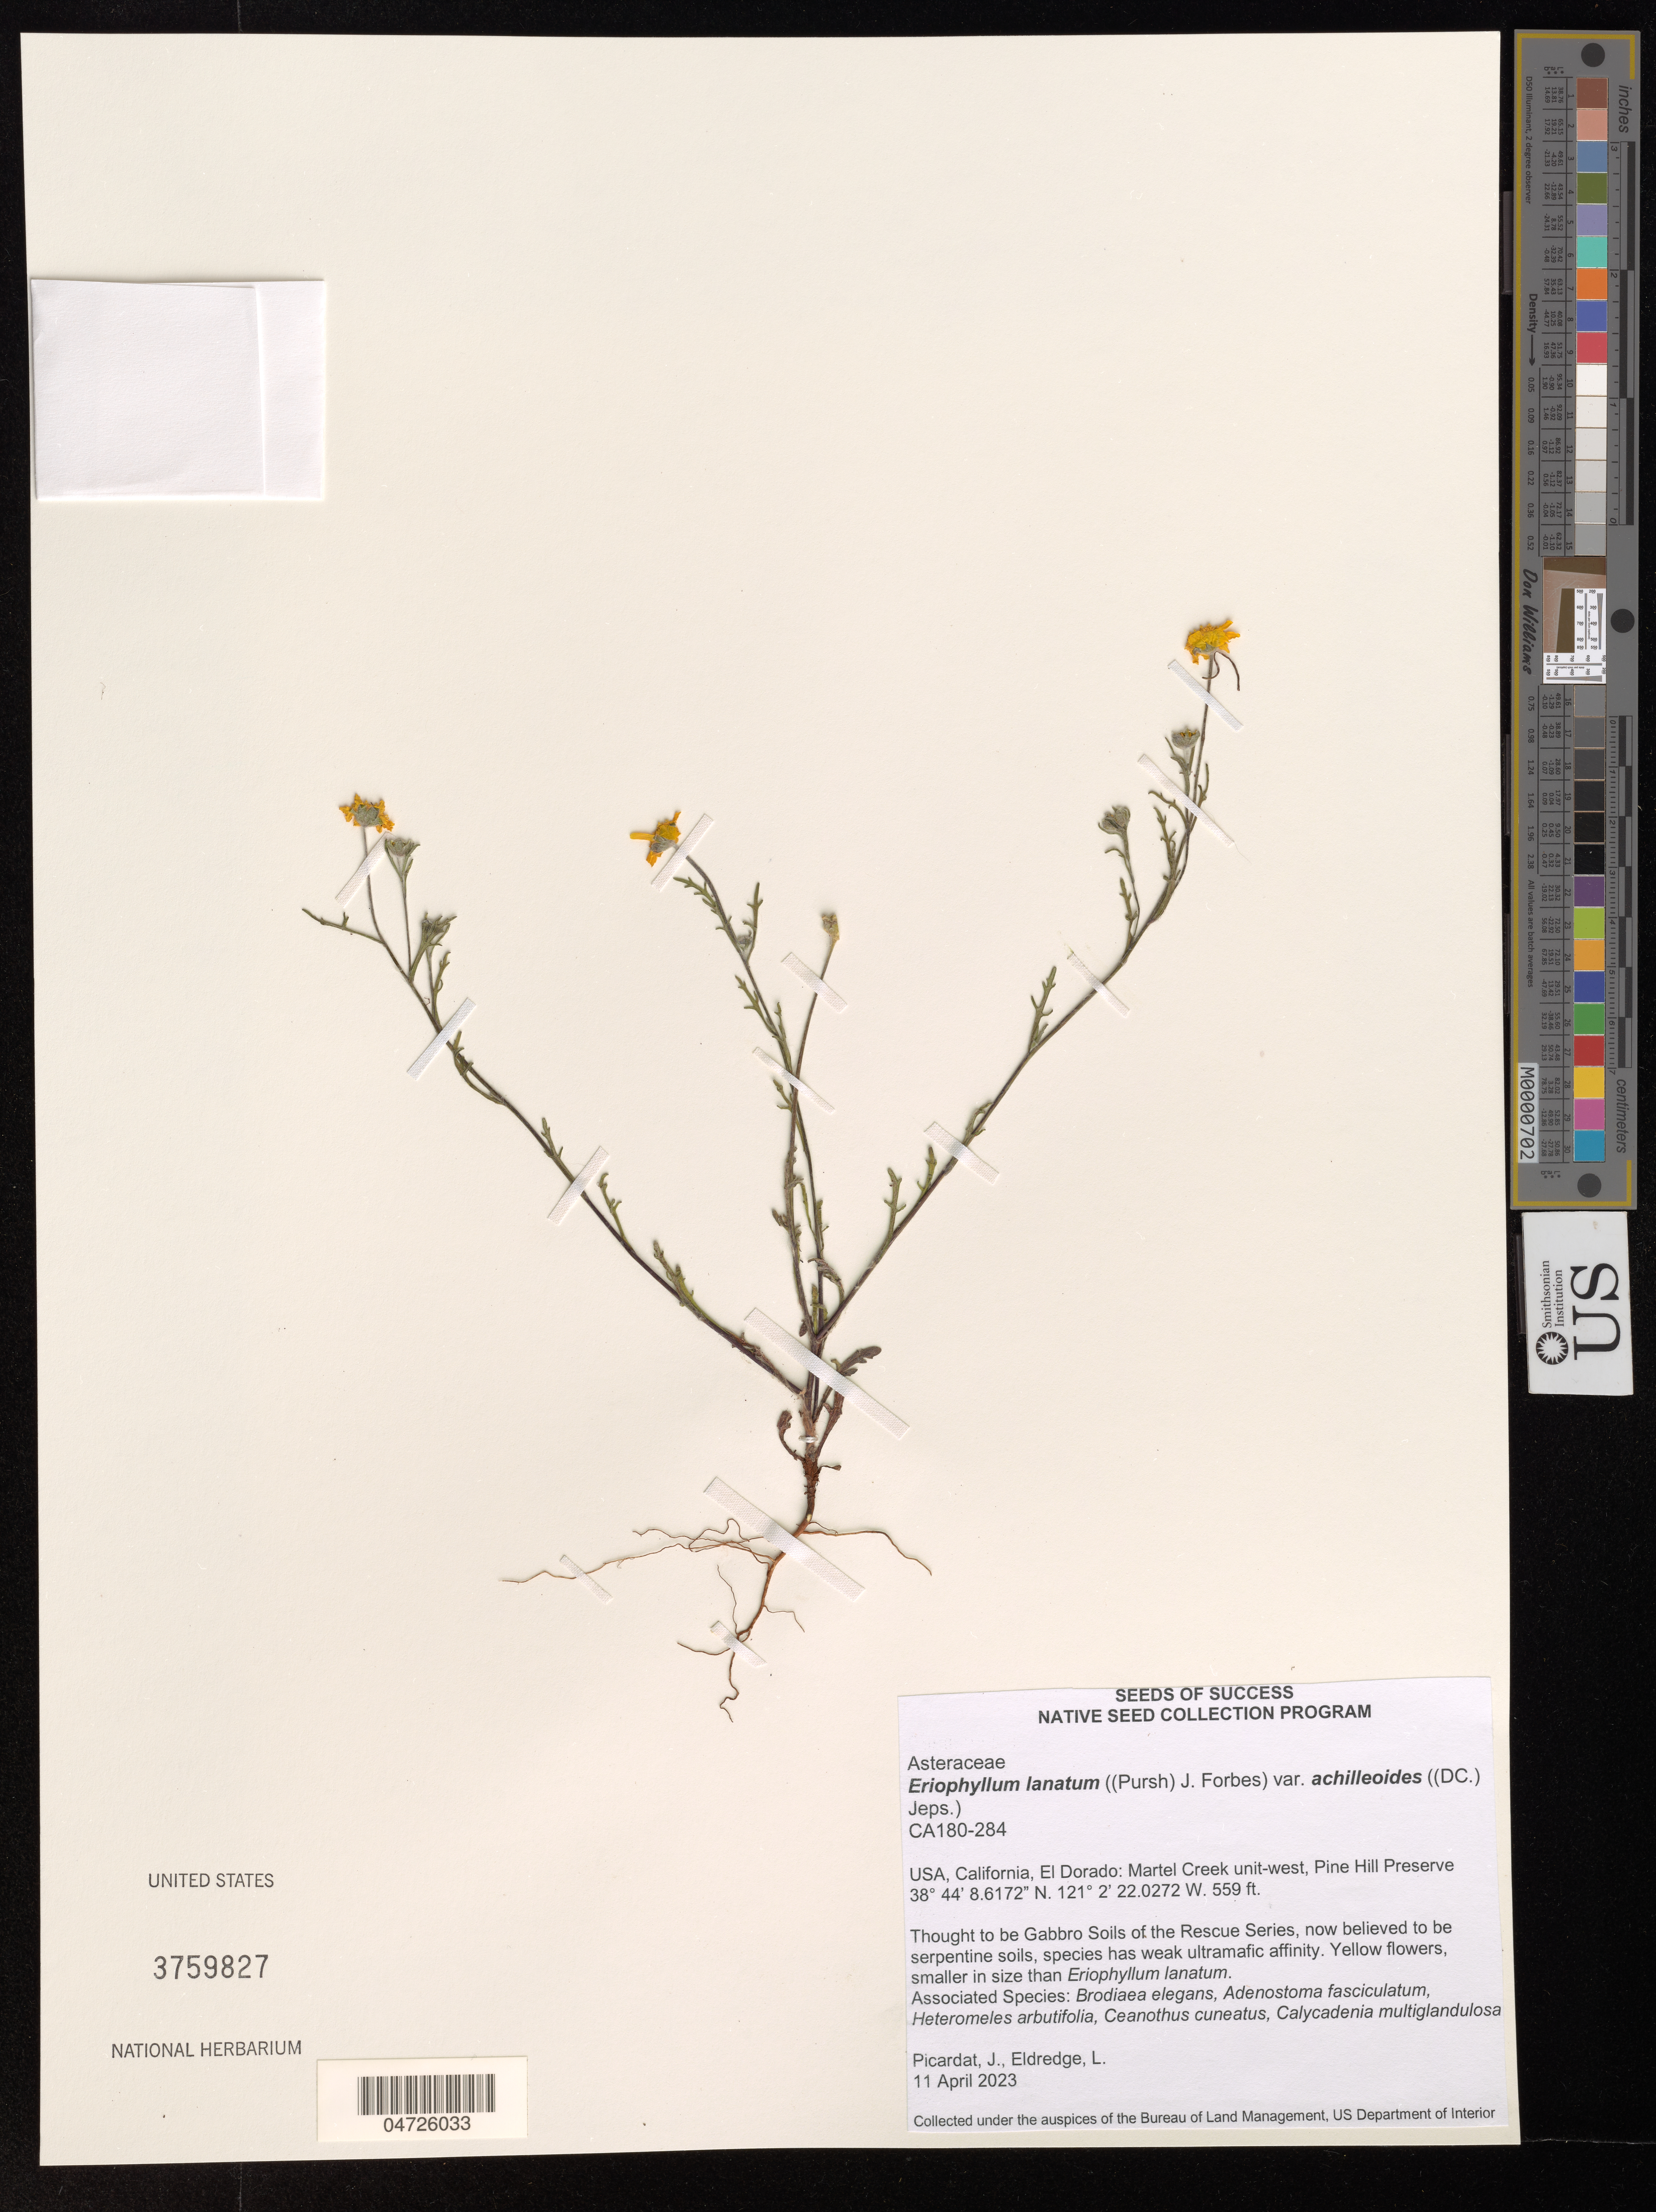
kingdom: Plantae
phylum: Tracheophyta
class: Magnoliopsida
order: Asterales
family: Asteraceae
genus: Eriophyllum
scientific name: Eriophyllum lanatum var. achillioides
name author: (DC.) Jeps.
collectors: J. Picardat & L. Eldredge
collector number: CA180-284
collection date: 2023-04-11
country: United States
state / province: California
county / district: El Dorado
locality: El Dorado: Martel Creek unit-west, Pine Hill Preserve.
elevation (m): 170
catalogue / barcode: US 3759827